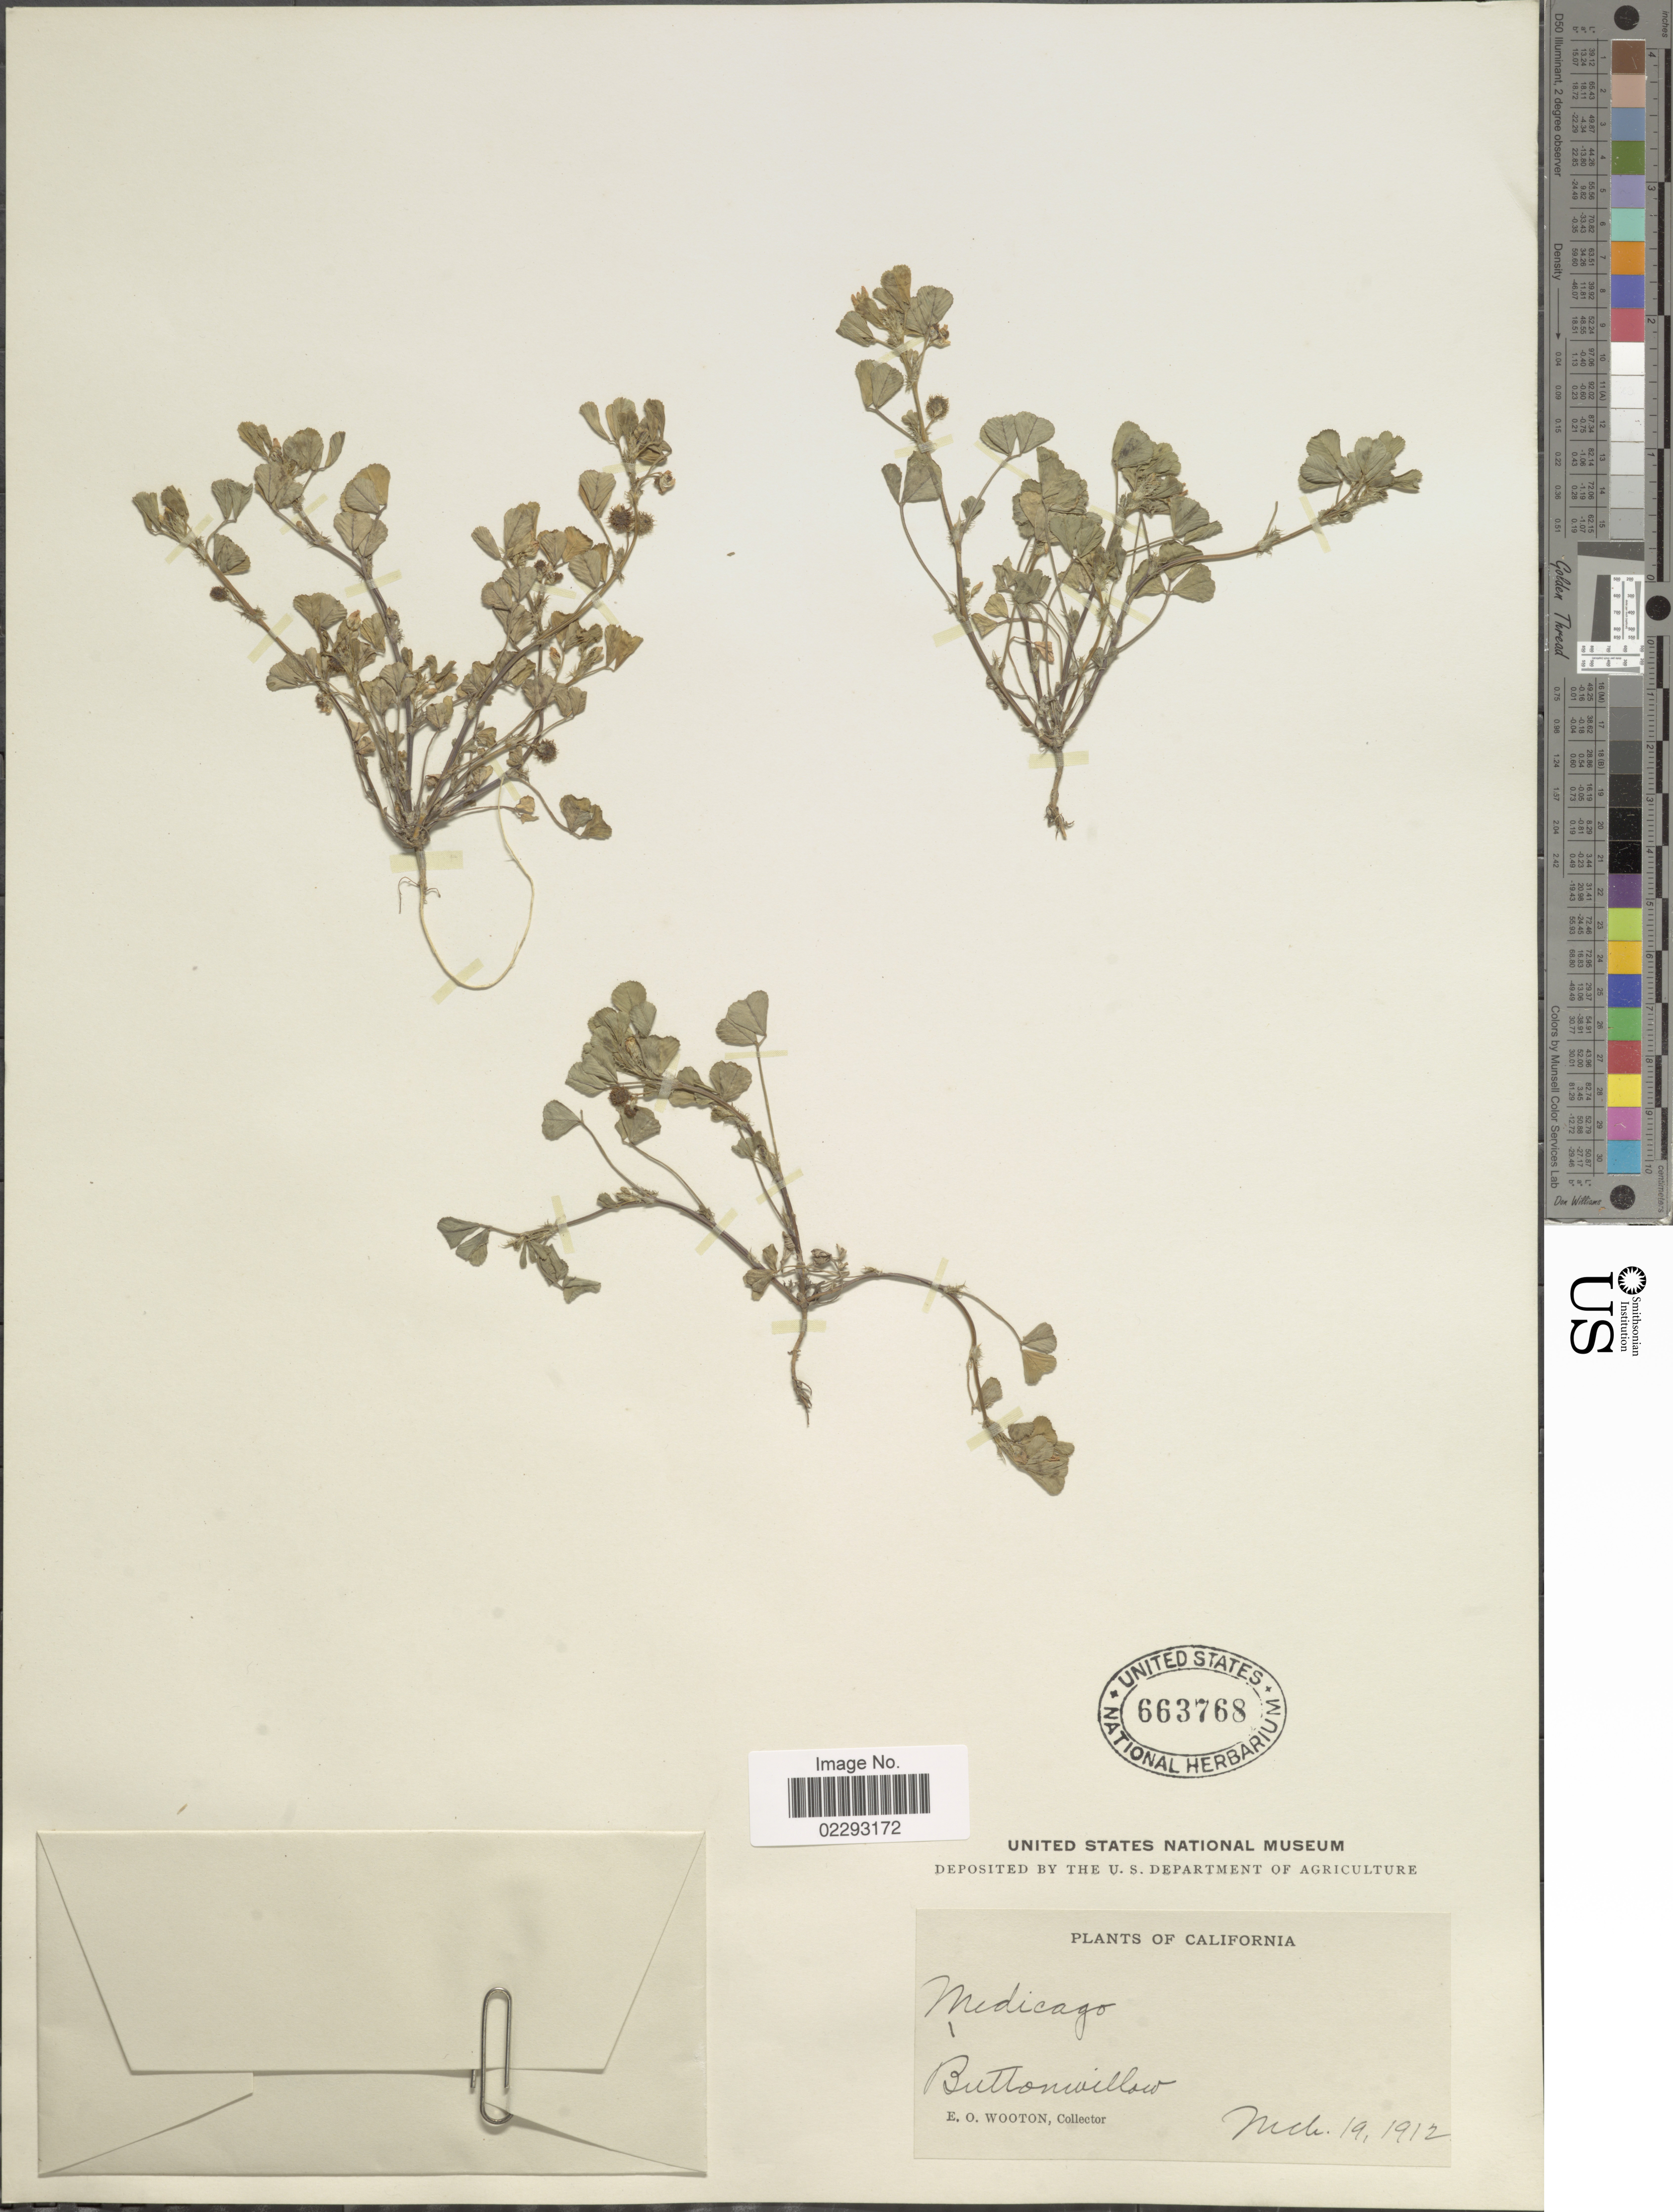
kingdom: Plantae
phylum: Tracheophyta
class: Magnoliopsida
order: Fabales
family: Fabaceae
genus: Medicago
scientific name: Medicago sp.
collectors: E. O. Wooton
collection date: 1912-03-19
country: United States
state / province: California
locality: California, Buttonwillow.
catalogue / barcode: US 663768